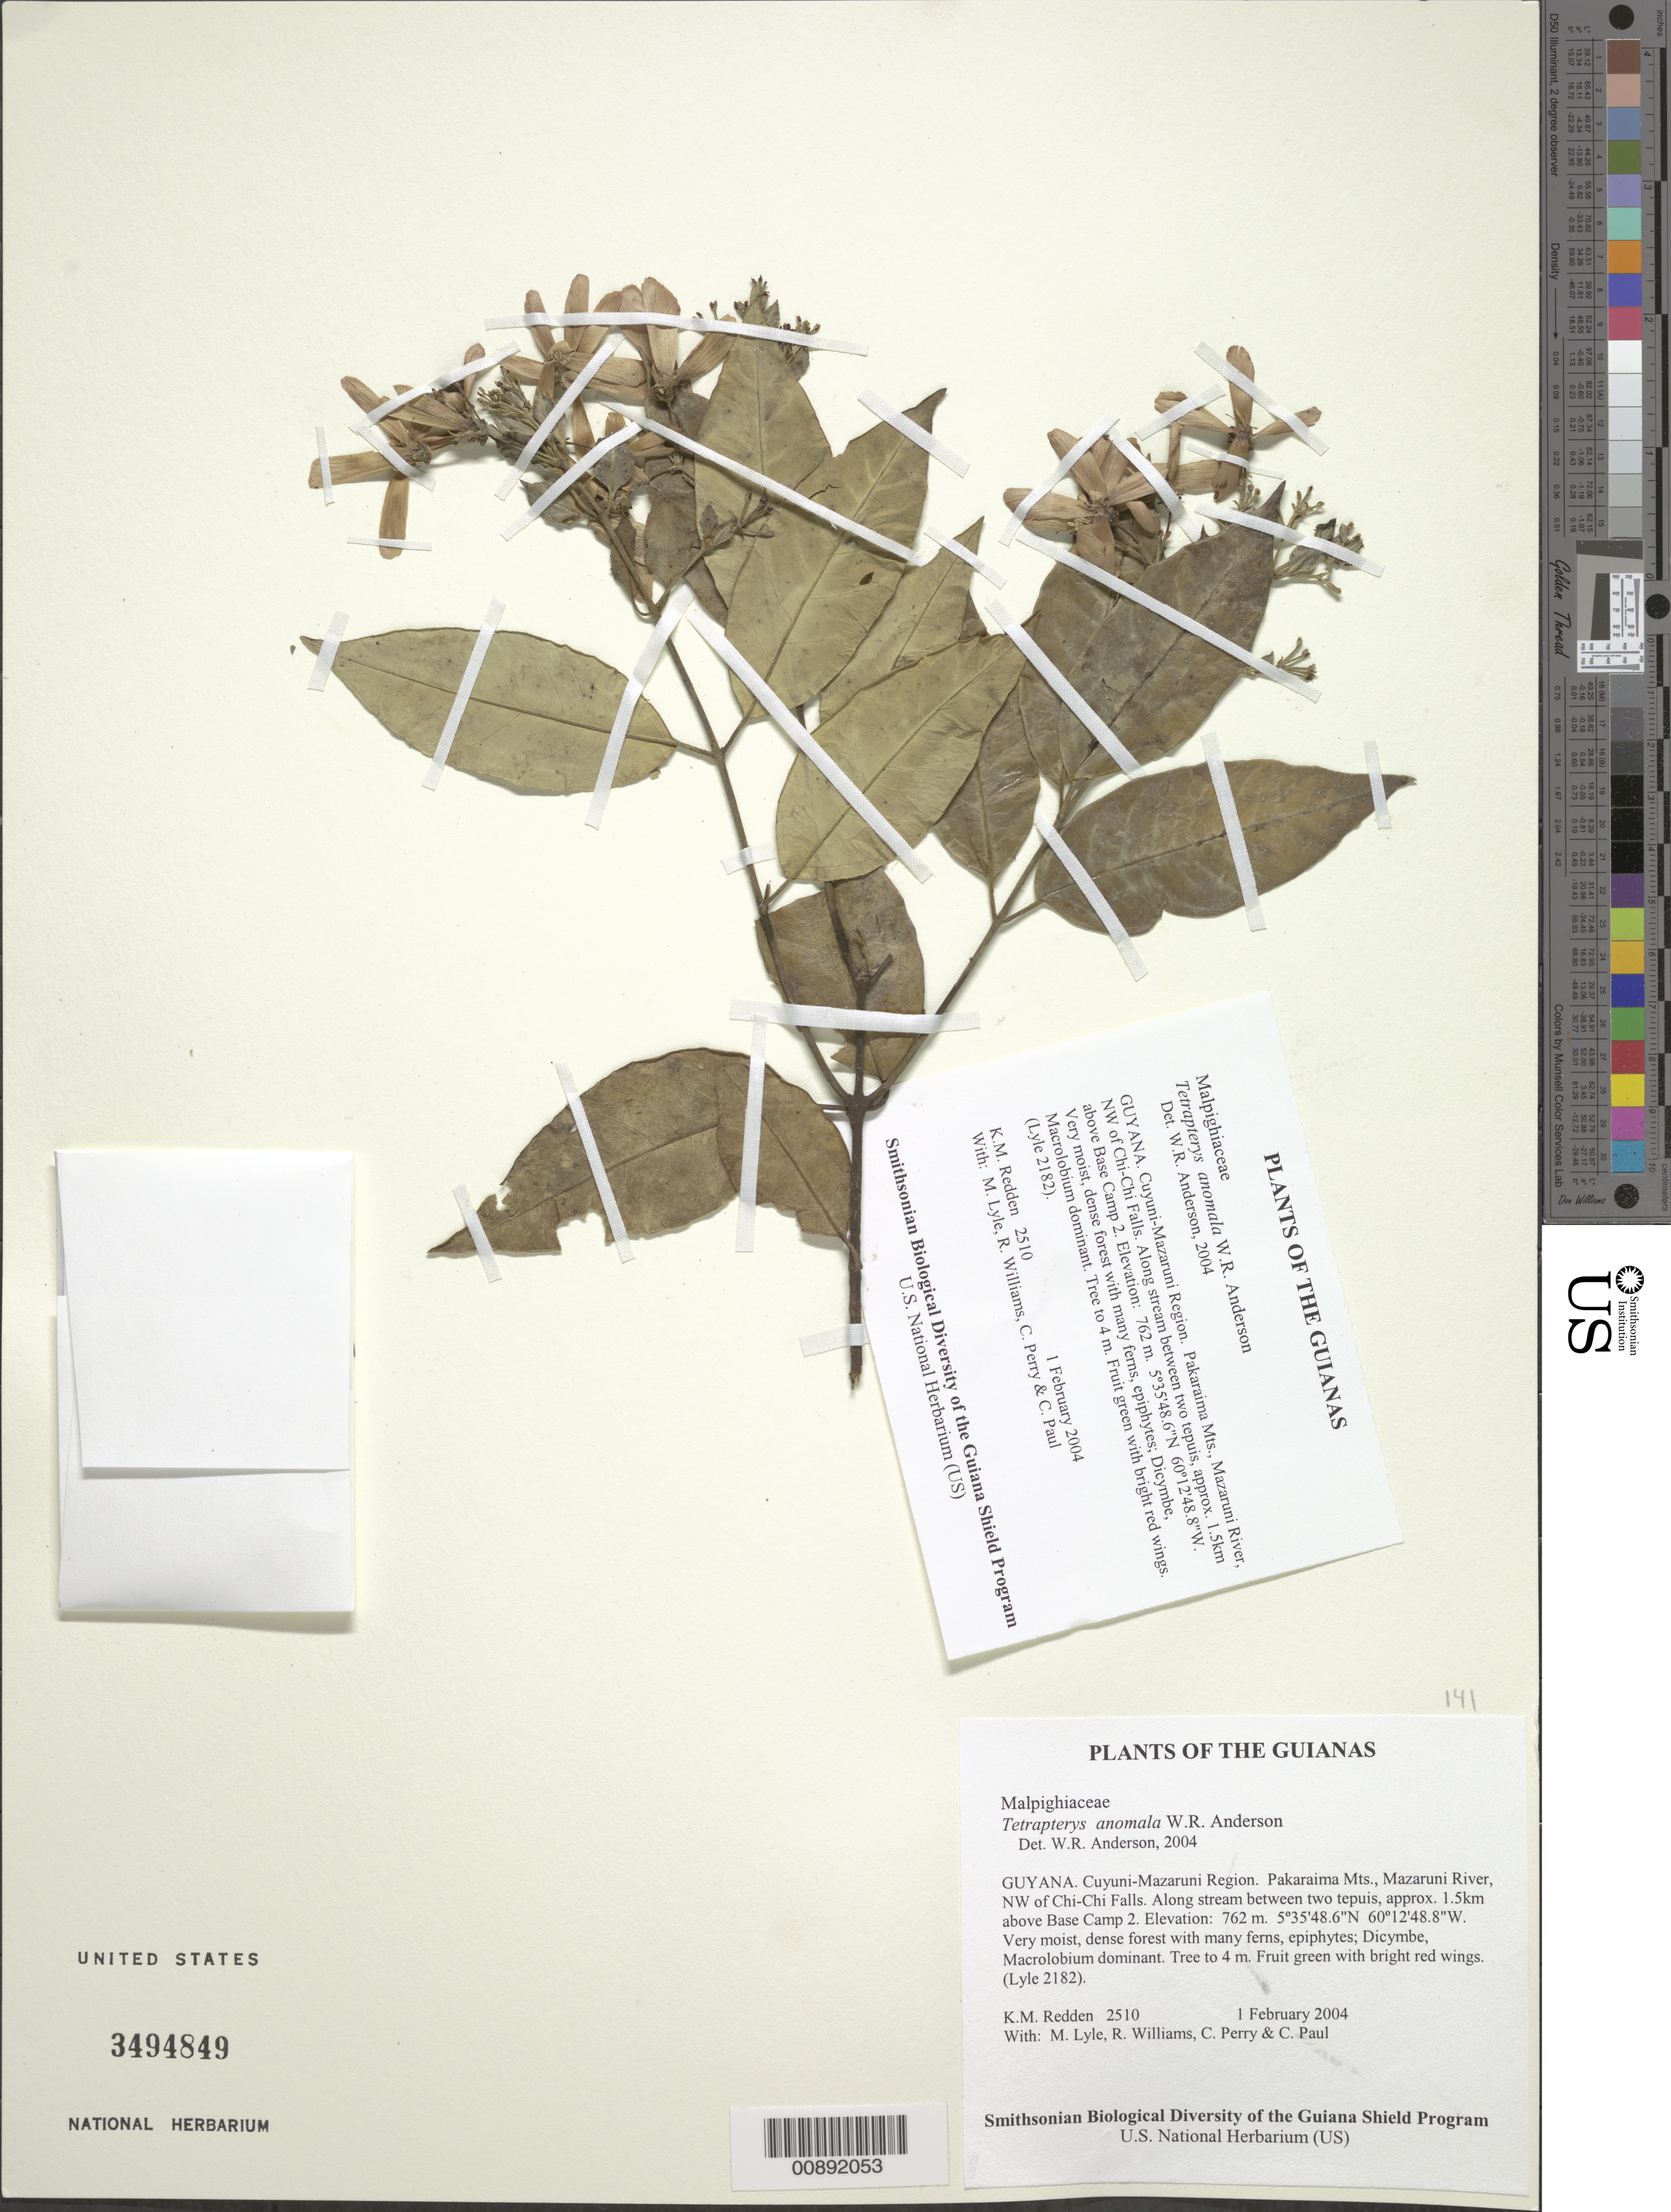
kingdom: Plantae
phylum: Tracheophyta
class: Magnoliopsida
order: Malpighiales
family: Malpighiaceae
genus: Tetrapterys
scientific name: Tetrapterys anomala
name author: W.R. Anderson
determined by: Anderson, W. R., (MICH), University of Michigan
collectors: K. M. Redden, M. Lyle, R. Williams, C. Perry & C. Paul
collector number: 2510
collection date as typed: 1 February 2004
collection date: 2004-02-01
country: Guyana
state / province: Cuyuni-Mazaruni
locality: Pakaraima Mts., Mazaruni River, NW of Chi-Chi Falls. Along stream between two tepuis, approx. 1.5km above Base Camp 2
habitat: Very moist, dense forest with many ferns, epiphytes; Dicymbe, Macrolobium dominant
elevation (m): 762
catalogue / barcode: US 3494849